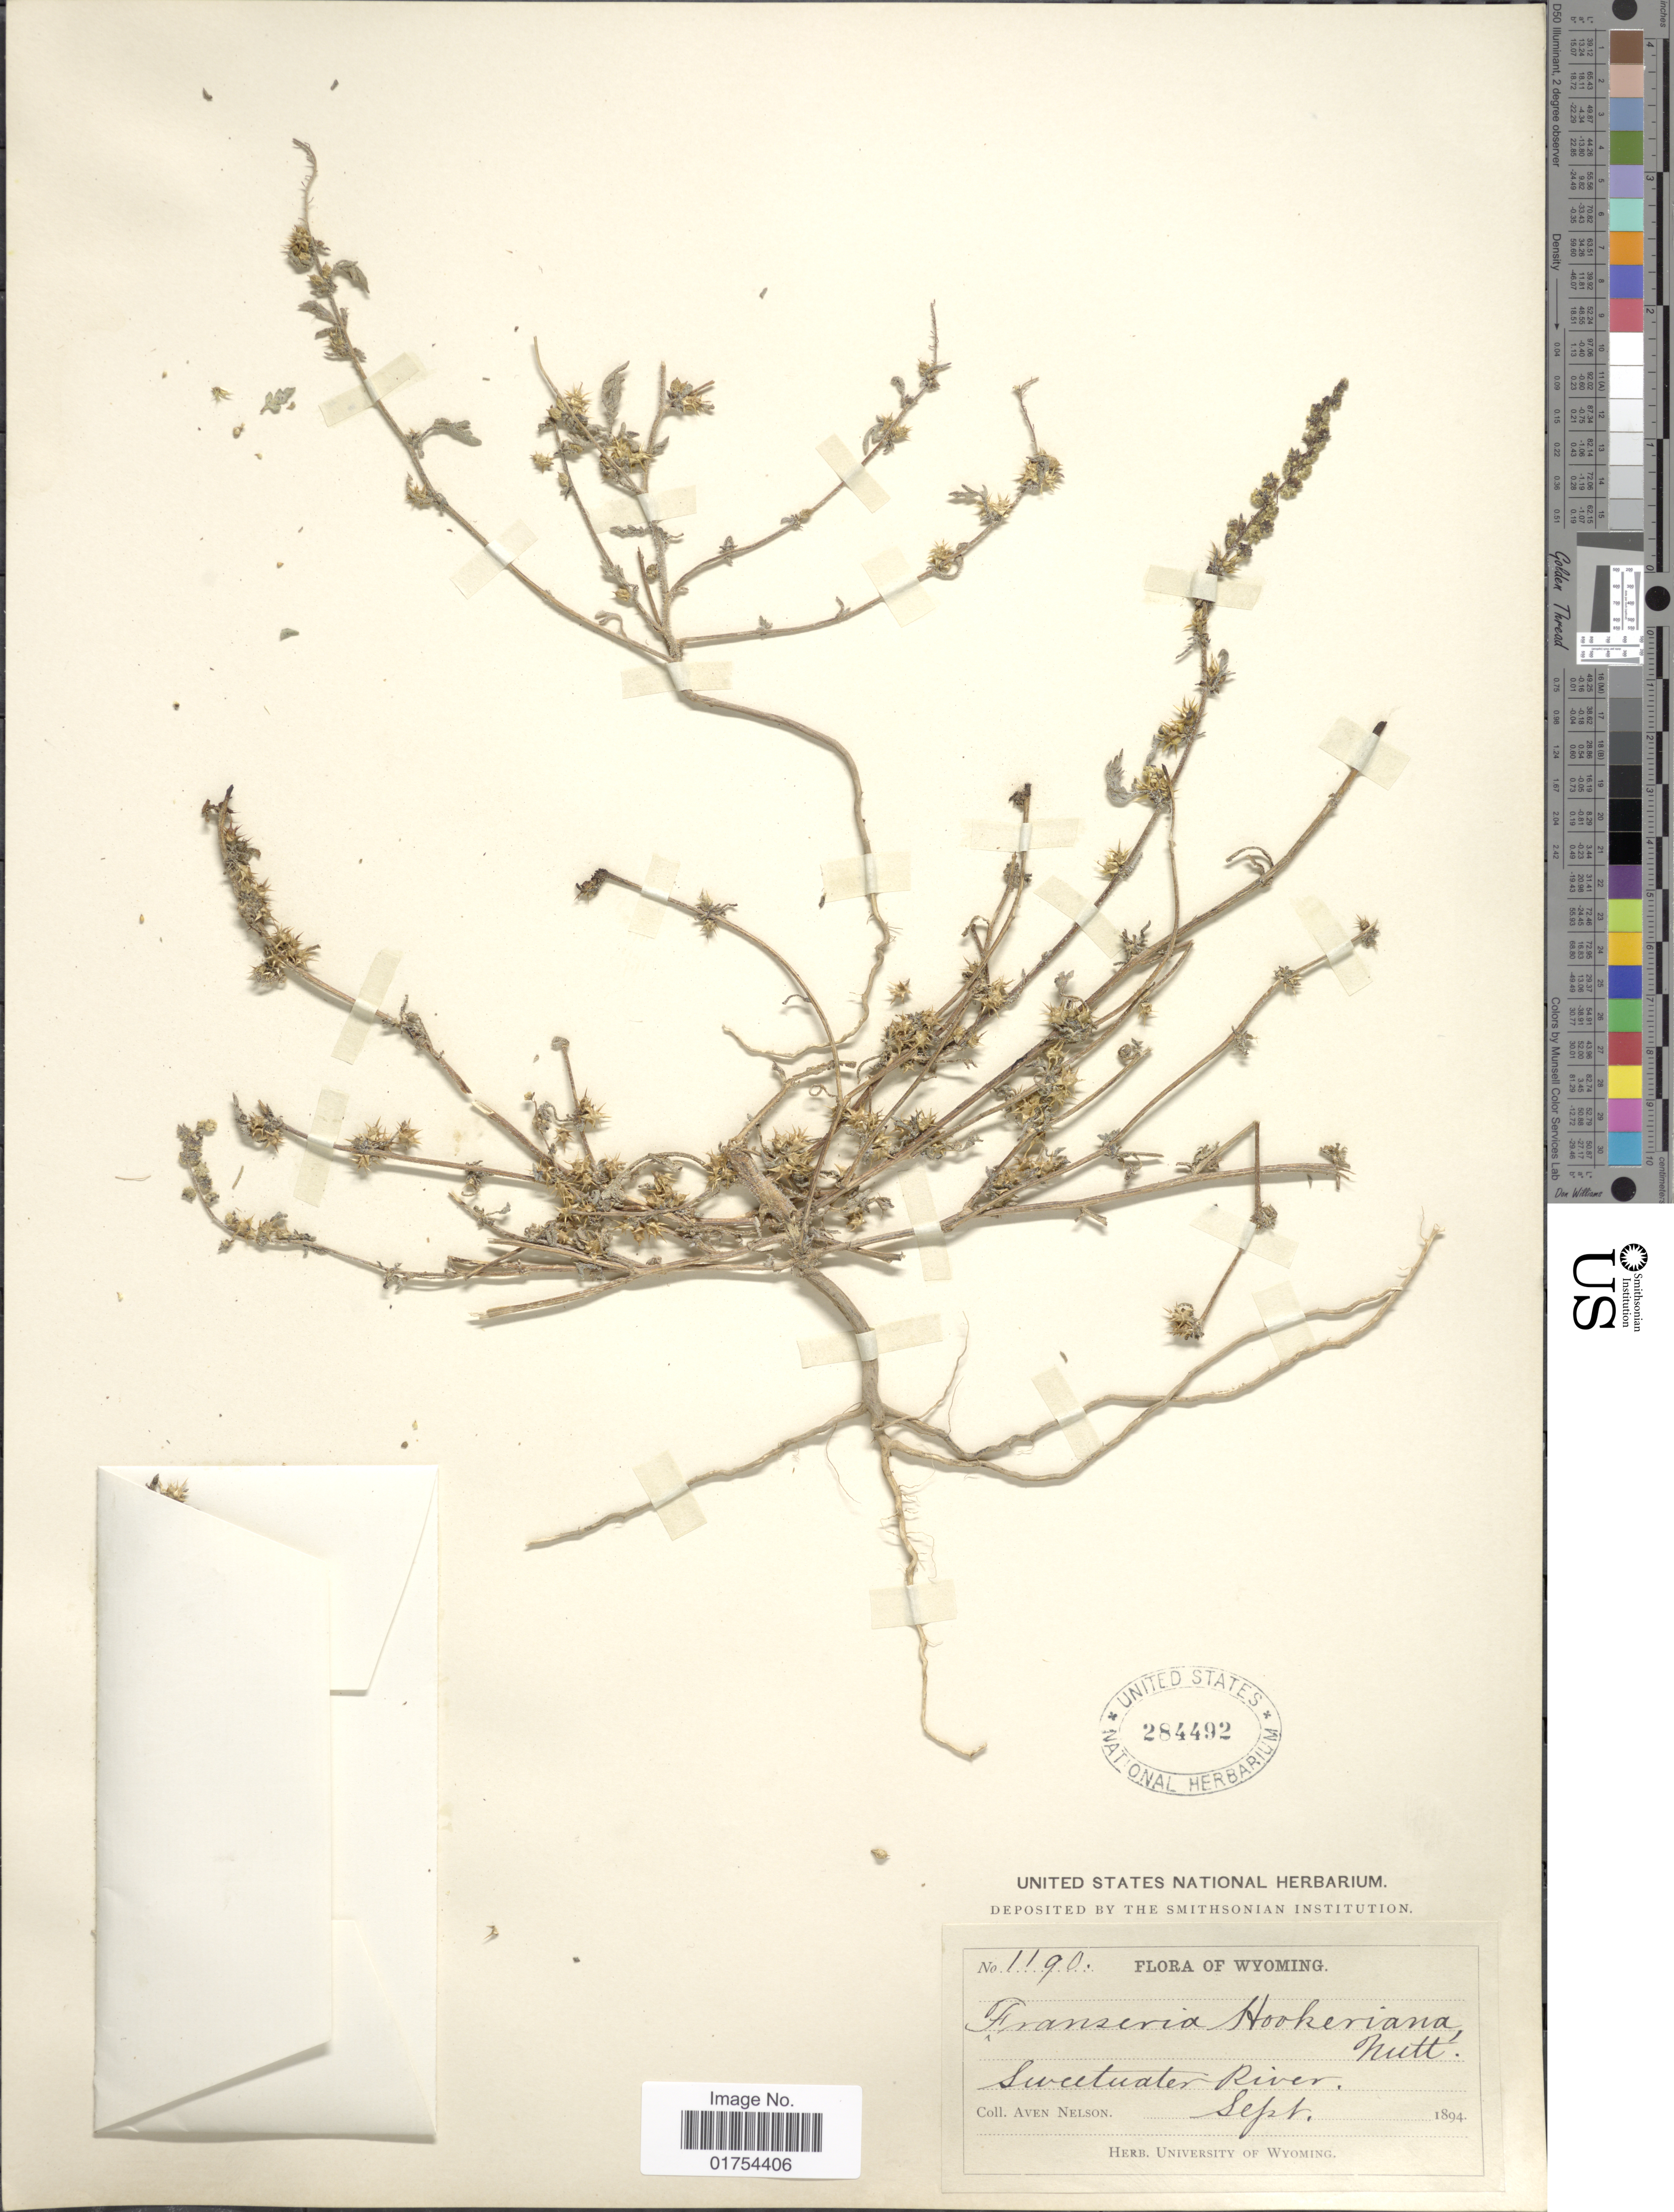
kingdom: Plantae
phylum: Tracheophyta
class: Magnoliopsida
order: Asterales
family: Asteraceae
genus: Franseria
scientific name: Franseria acanthicarpa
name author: Coville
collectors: A. Nelson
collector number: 1190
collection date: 1894-09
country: United States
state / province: Wyoming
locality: Sweetwater River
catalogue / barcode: US 284492